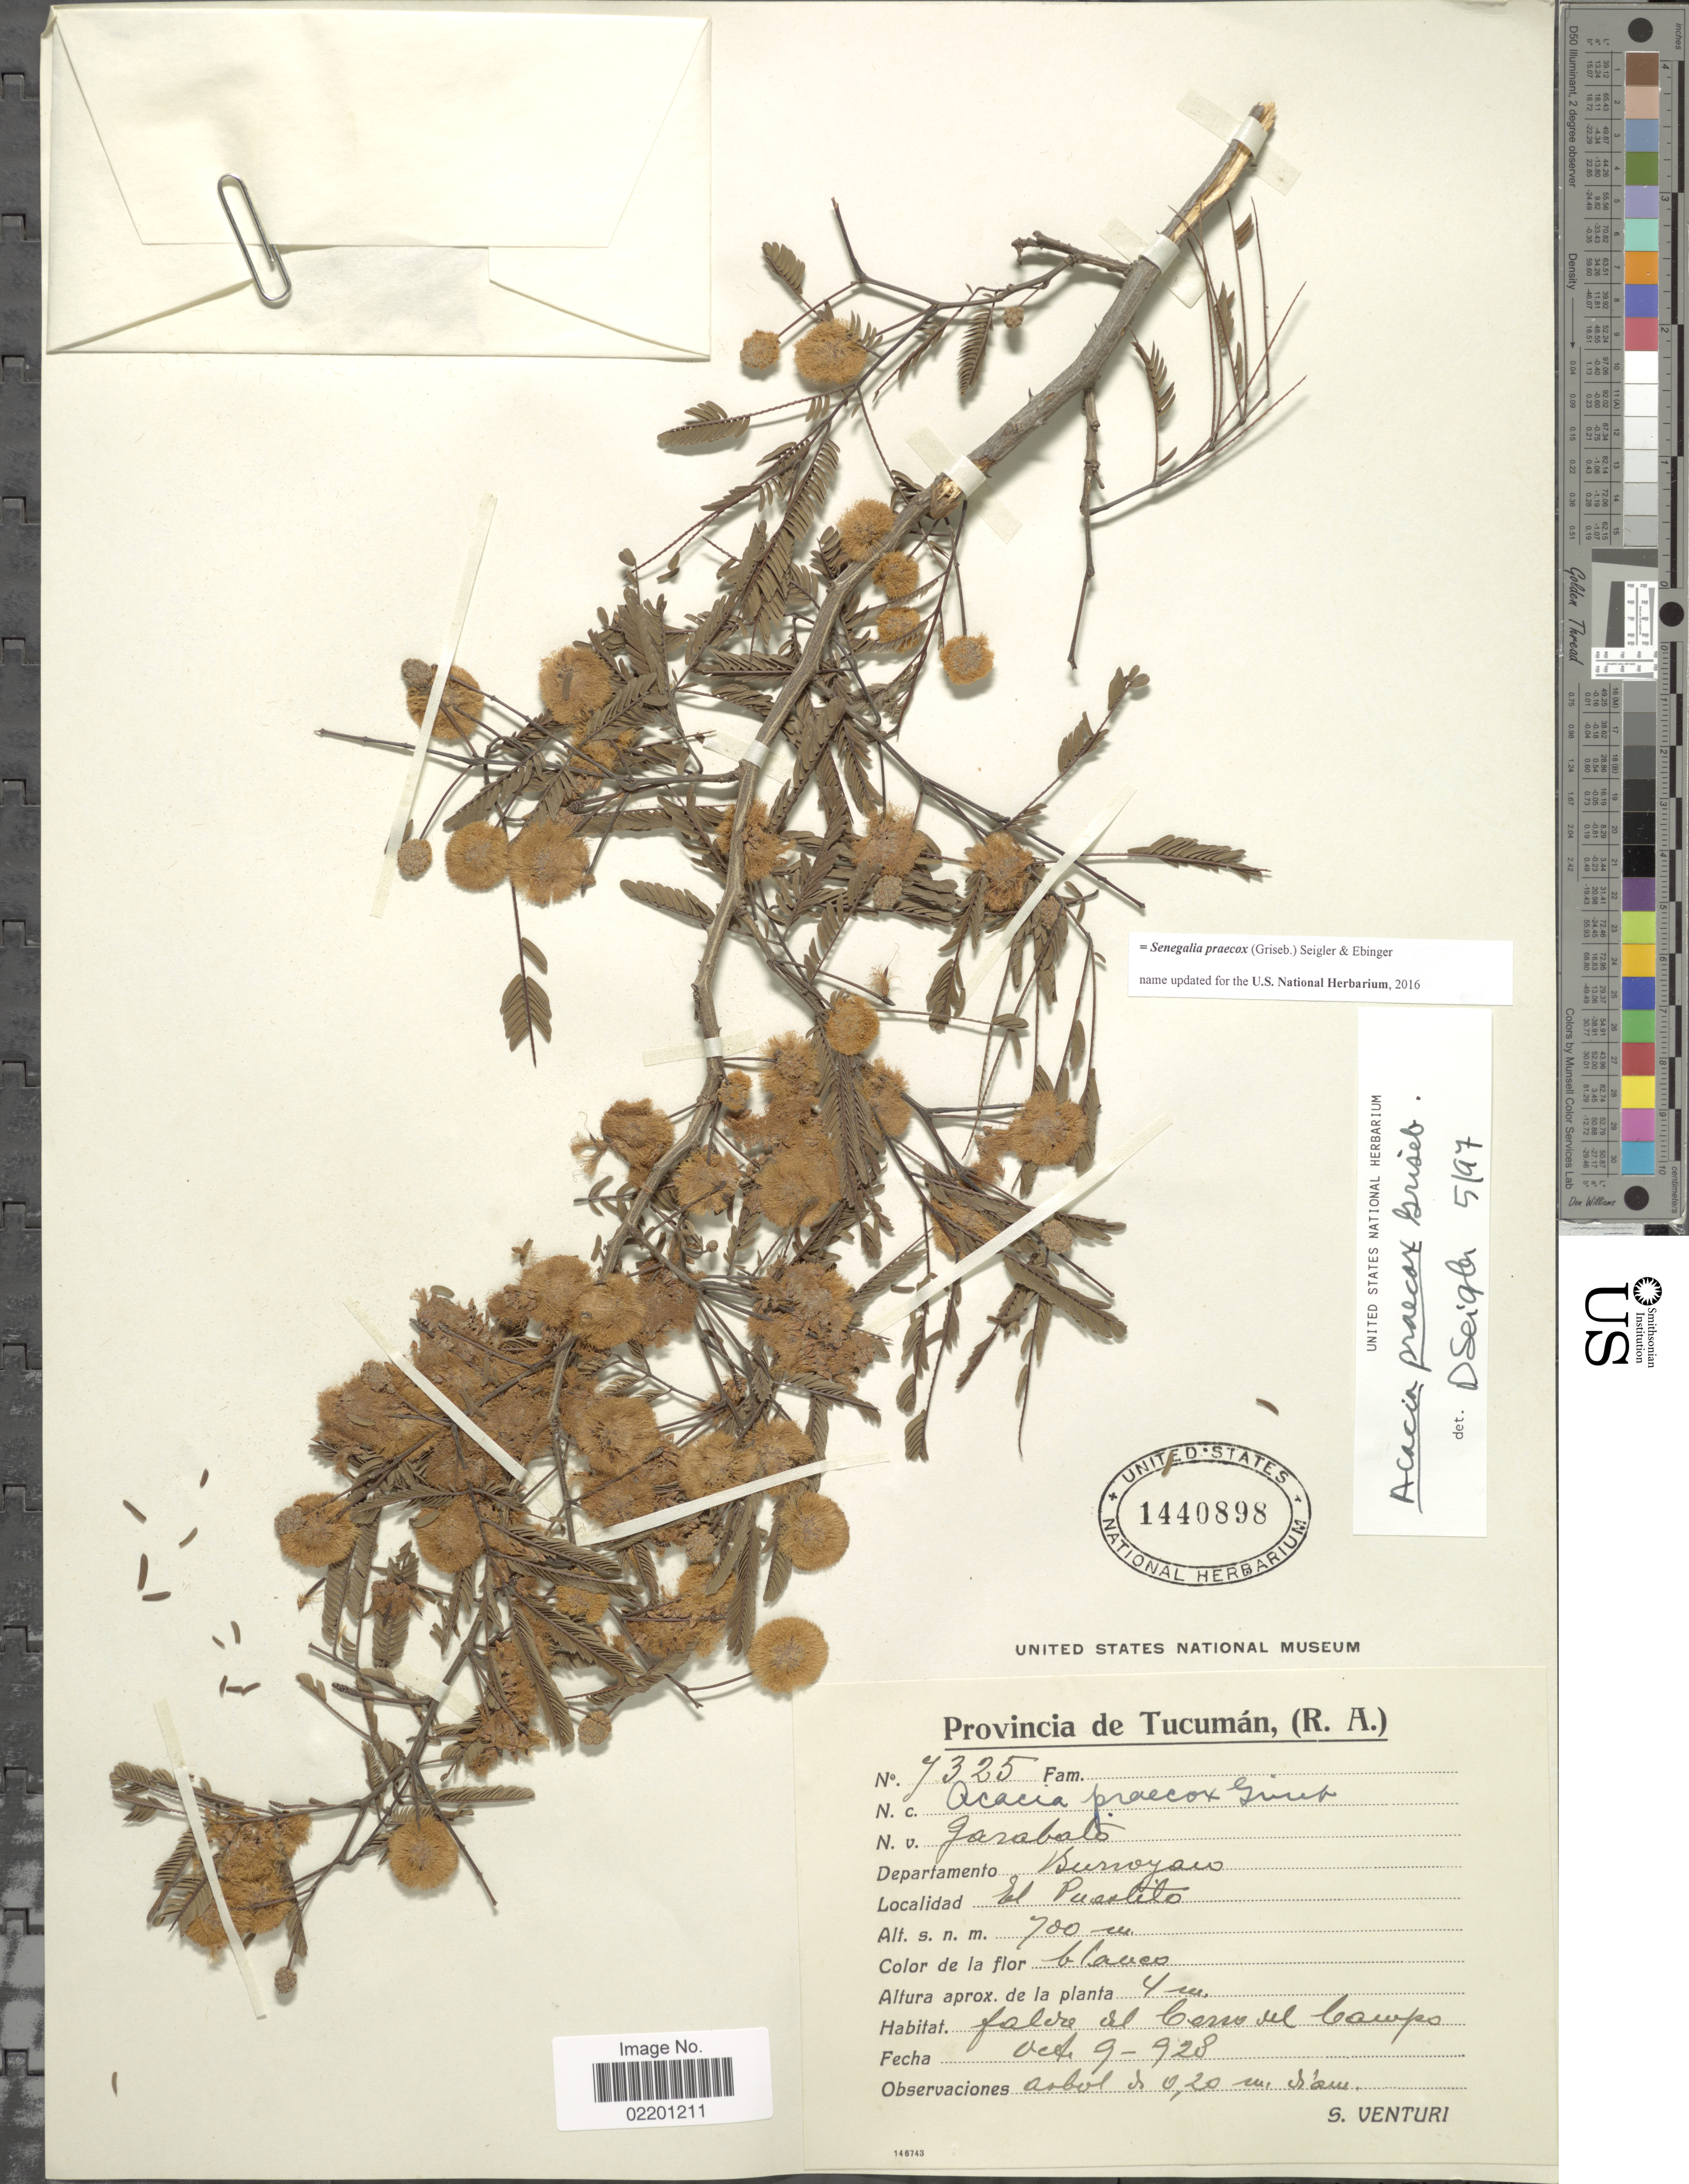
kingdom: Plantae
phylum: Tracheophyta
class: Magnoliopsida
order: Fabales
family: Fabaceae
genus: Senegalia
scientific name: Senegalia praecox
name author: (Griseb.) Seigler & Ebinger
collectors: S. Venturi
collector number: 7325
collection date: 1928-10-09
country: Argentina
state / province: Tucuman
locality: Provincia de Tucuman ( R. A. ). Departamento Burruyacu. El Puestito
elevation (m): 700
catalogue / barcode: US 1440898